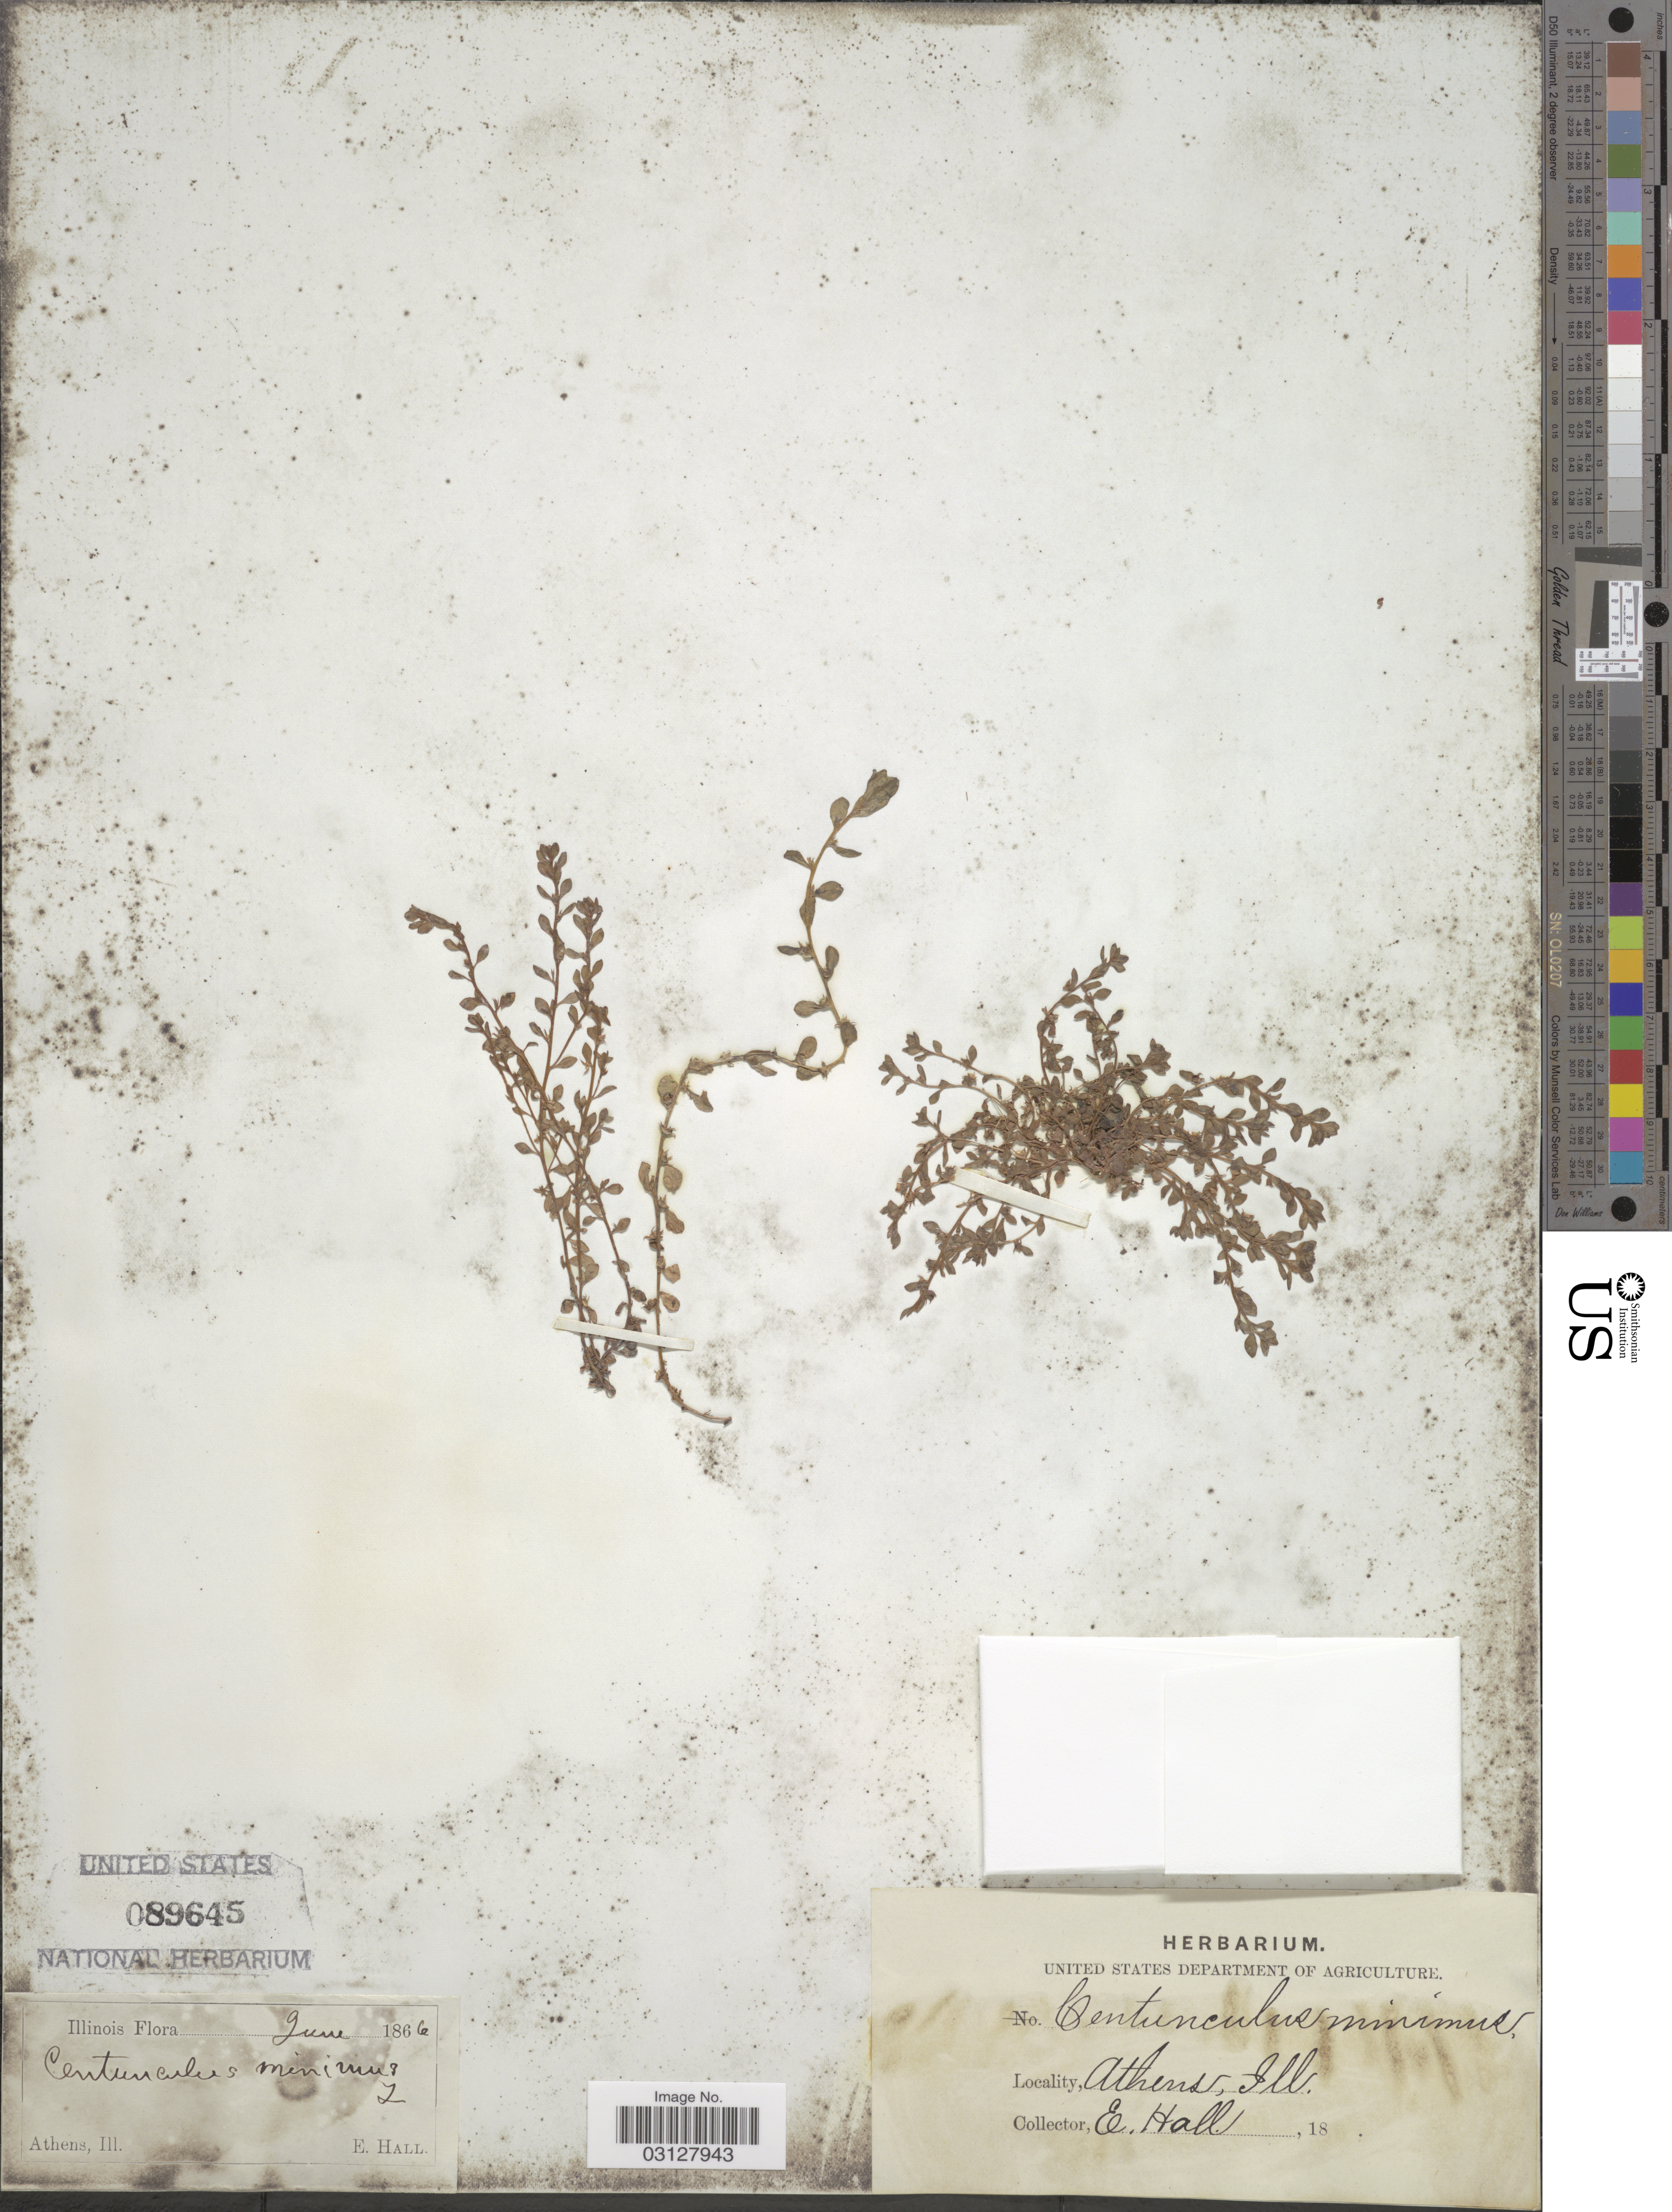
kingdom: Plantae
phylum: Tracheophyta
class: Magnoliopsida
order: Ericales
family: Primulaceae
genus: Centunculus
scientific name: Centunculus minimus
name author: L.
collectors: E. Hall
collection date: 1866-06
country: United States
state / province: Illinois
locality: Athens.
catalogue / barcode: US 89645